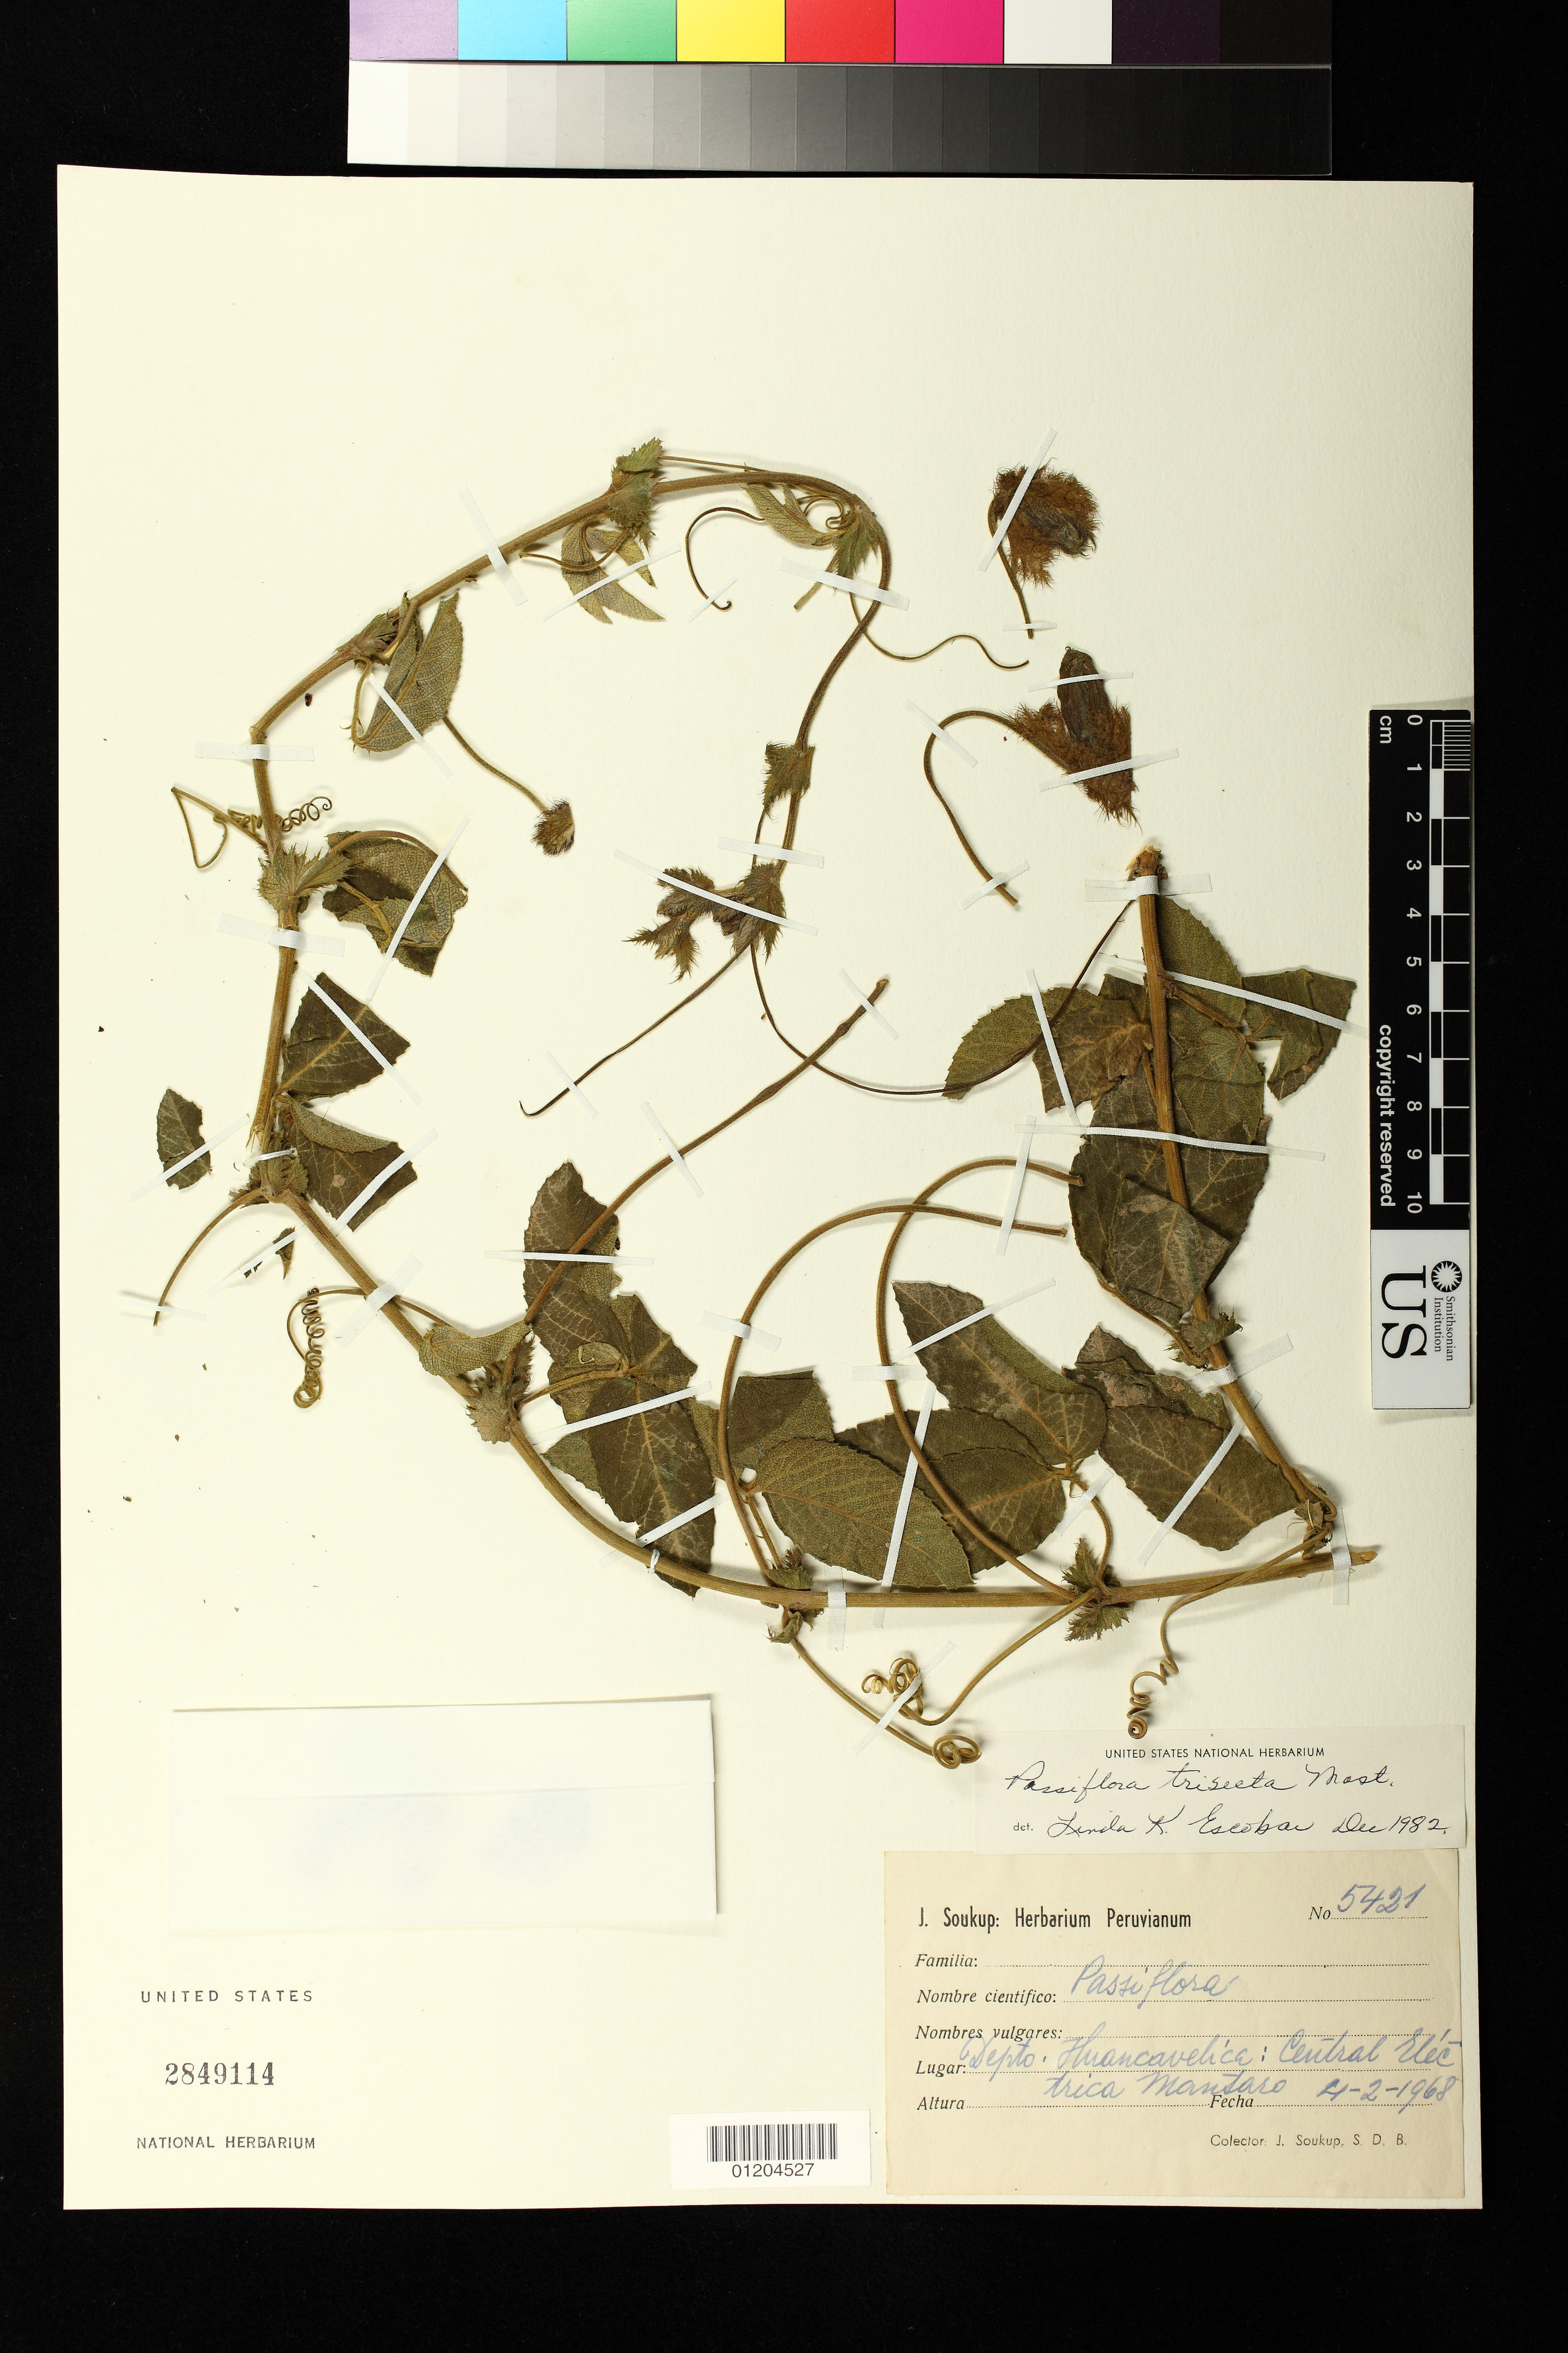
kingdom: Plantae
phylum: Tracheophyta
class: Magnoliopsida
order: Malpighiales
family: Passifloraceae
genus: Passiflora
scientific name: Passiflora trisecta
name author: Mast.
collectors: J. J. Soukup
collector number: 5421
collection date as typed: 04 Feb 1968 or 02 Apr 1968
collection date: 1968-02-04 or 1968-04-02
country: Peru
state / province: Huancavelica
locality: Central Eléctrica Mantaro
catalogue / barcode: US 2849114